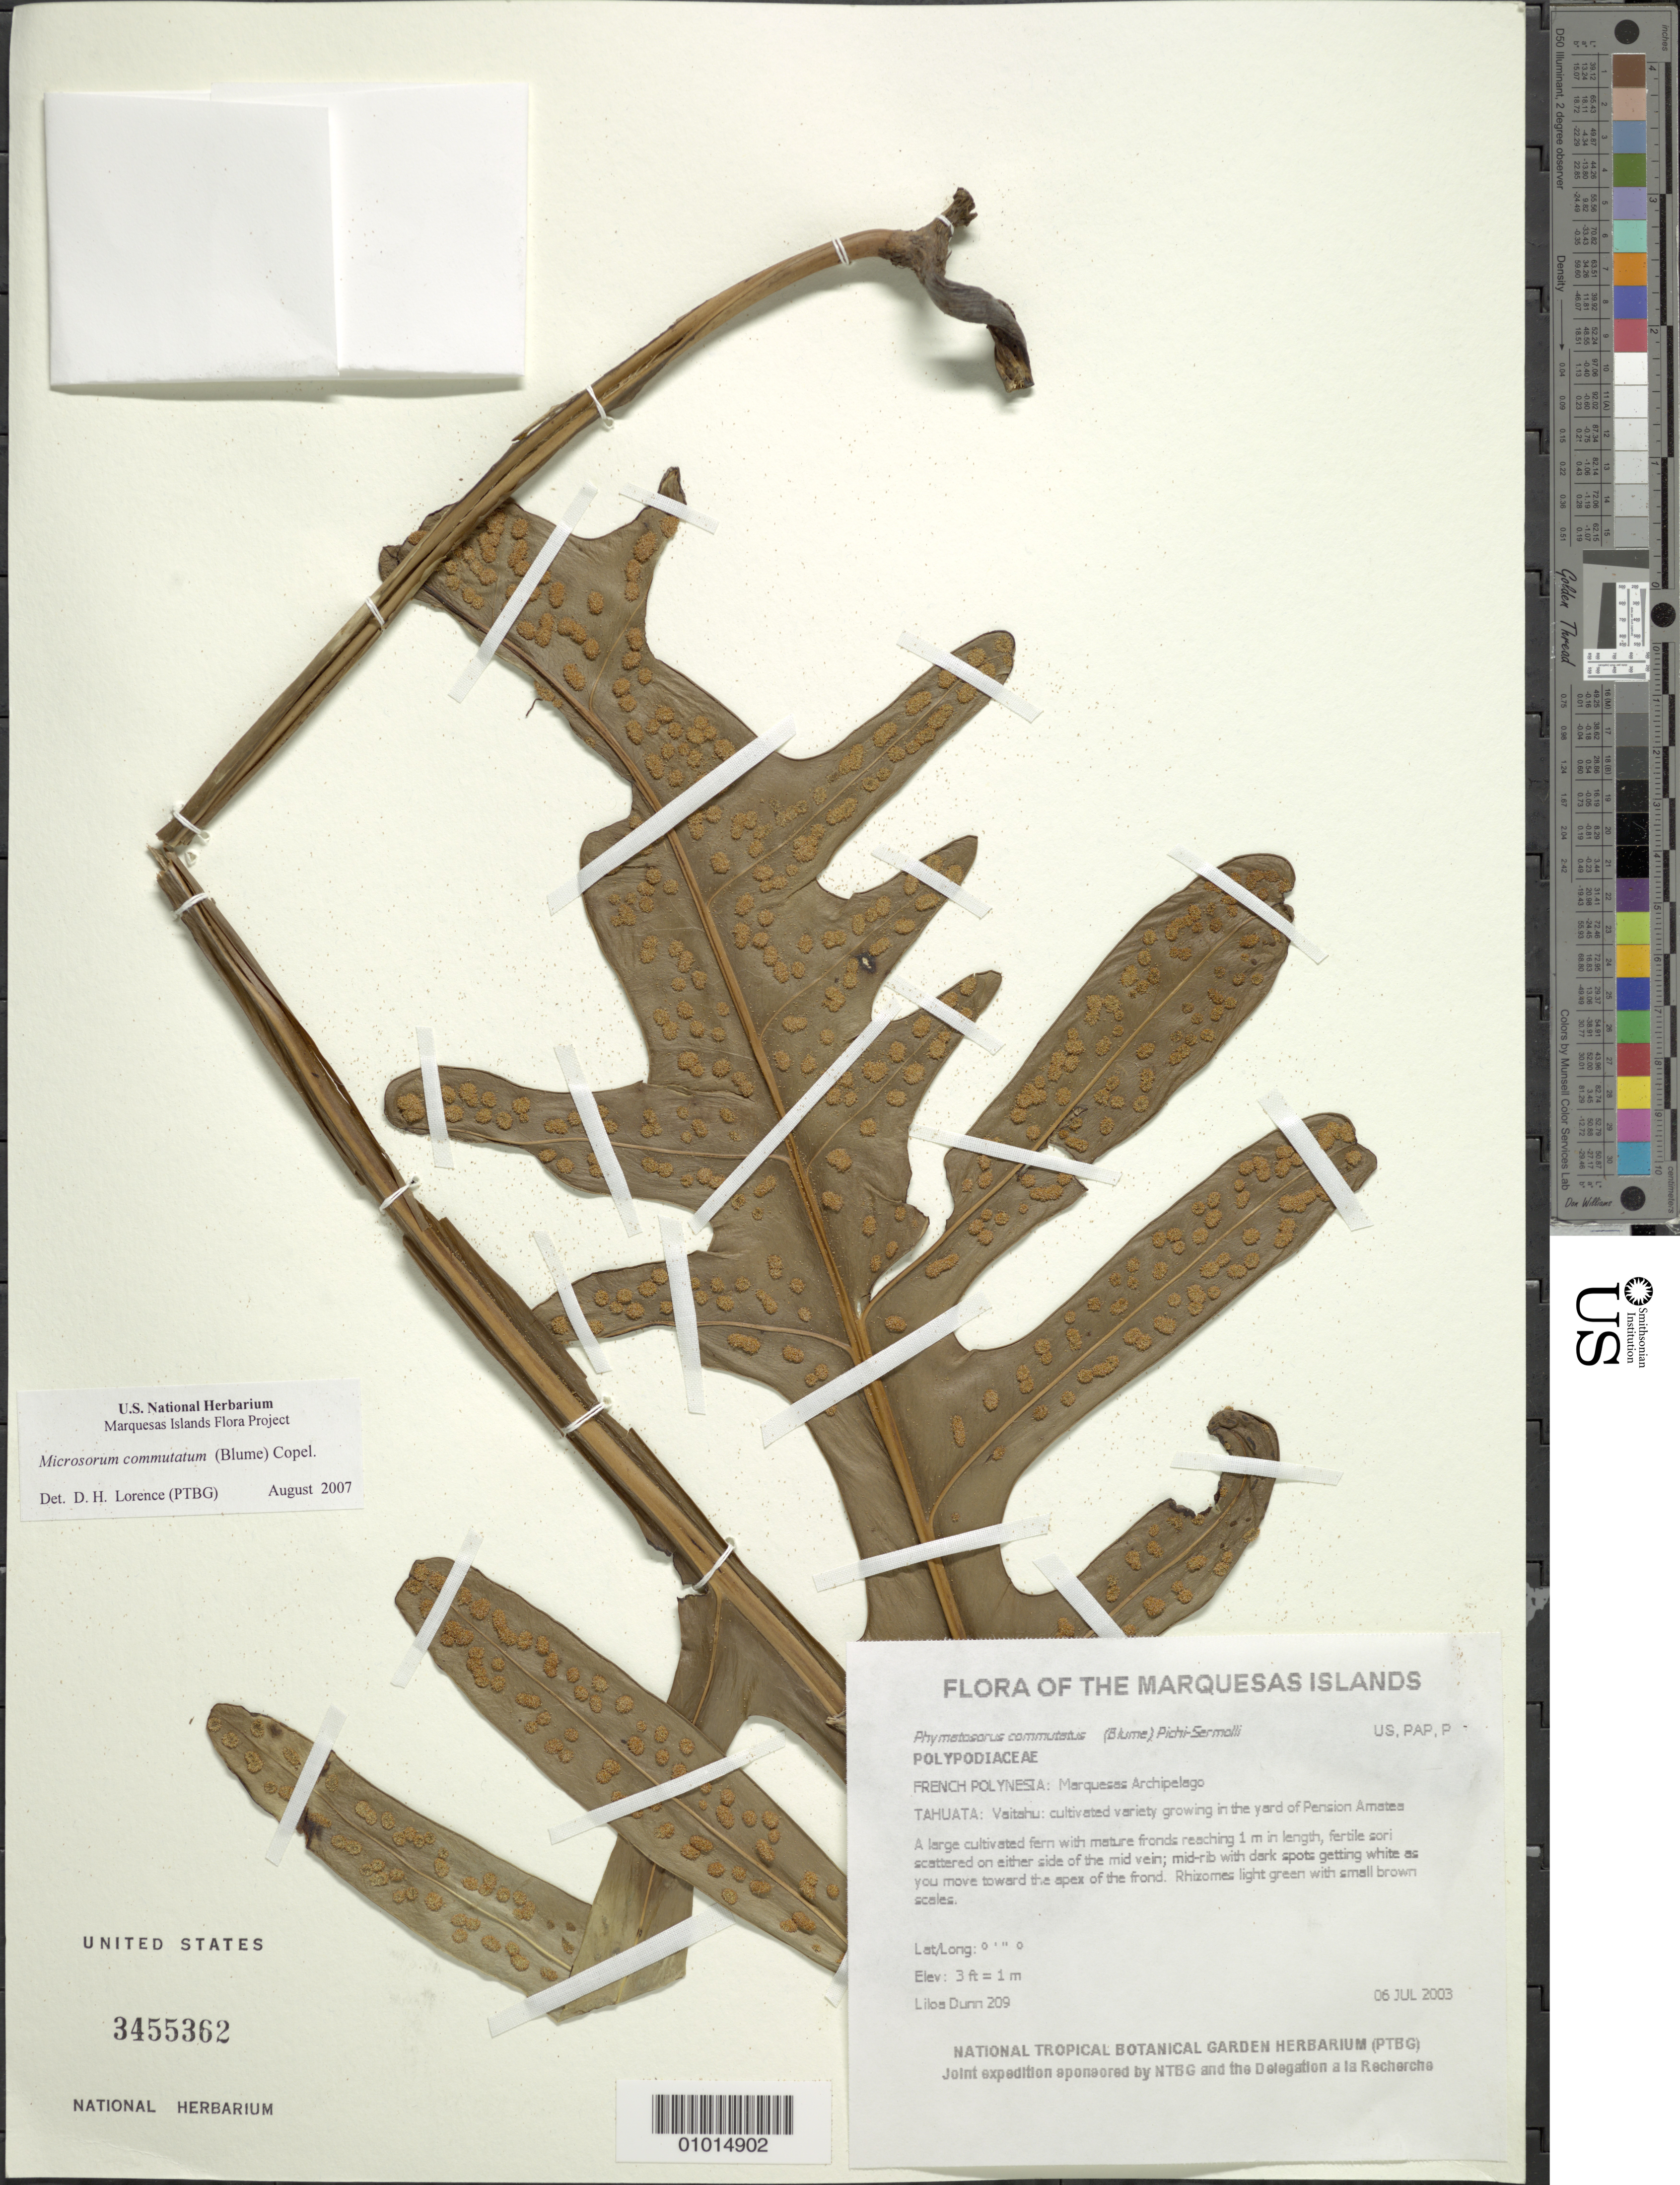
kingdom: Plantae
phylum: Tracheophyta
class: Polypodiopsida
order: Polypodiales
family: Polypodiaceae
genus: Microsorum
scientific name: Microsorum commutatum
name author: (Blume) Copel.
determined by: Lorence, David H., (PTBG), National Tropical Botanical Garden (UNITED STATES)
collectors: L. Dunn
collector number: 209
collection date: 2003-07-06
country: French Polynesia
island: Tahuata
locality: Vaitahu: cultivated variety growing in the yard of Pension Amatea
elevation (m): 1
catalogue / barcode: US 3455362